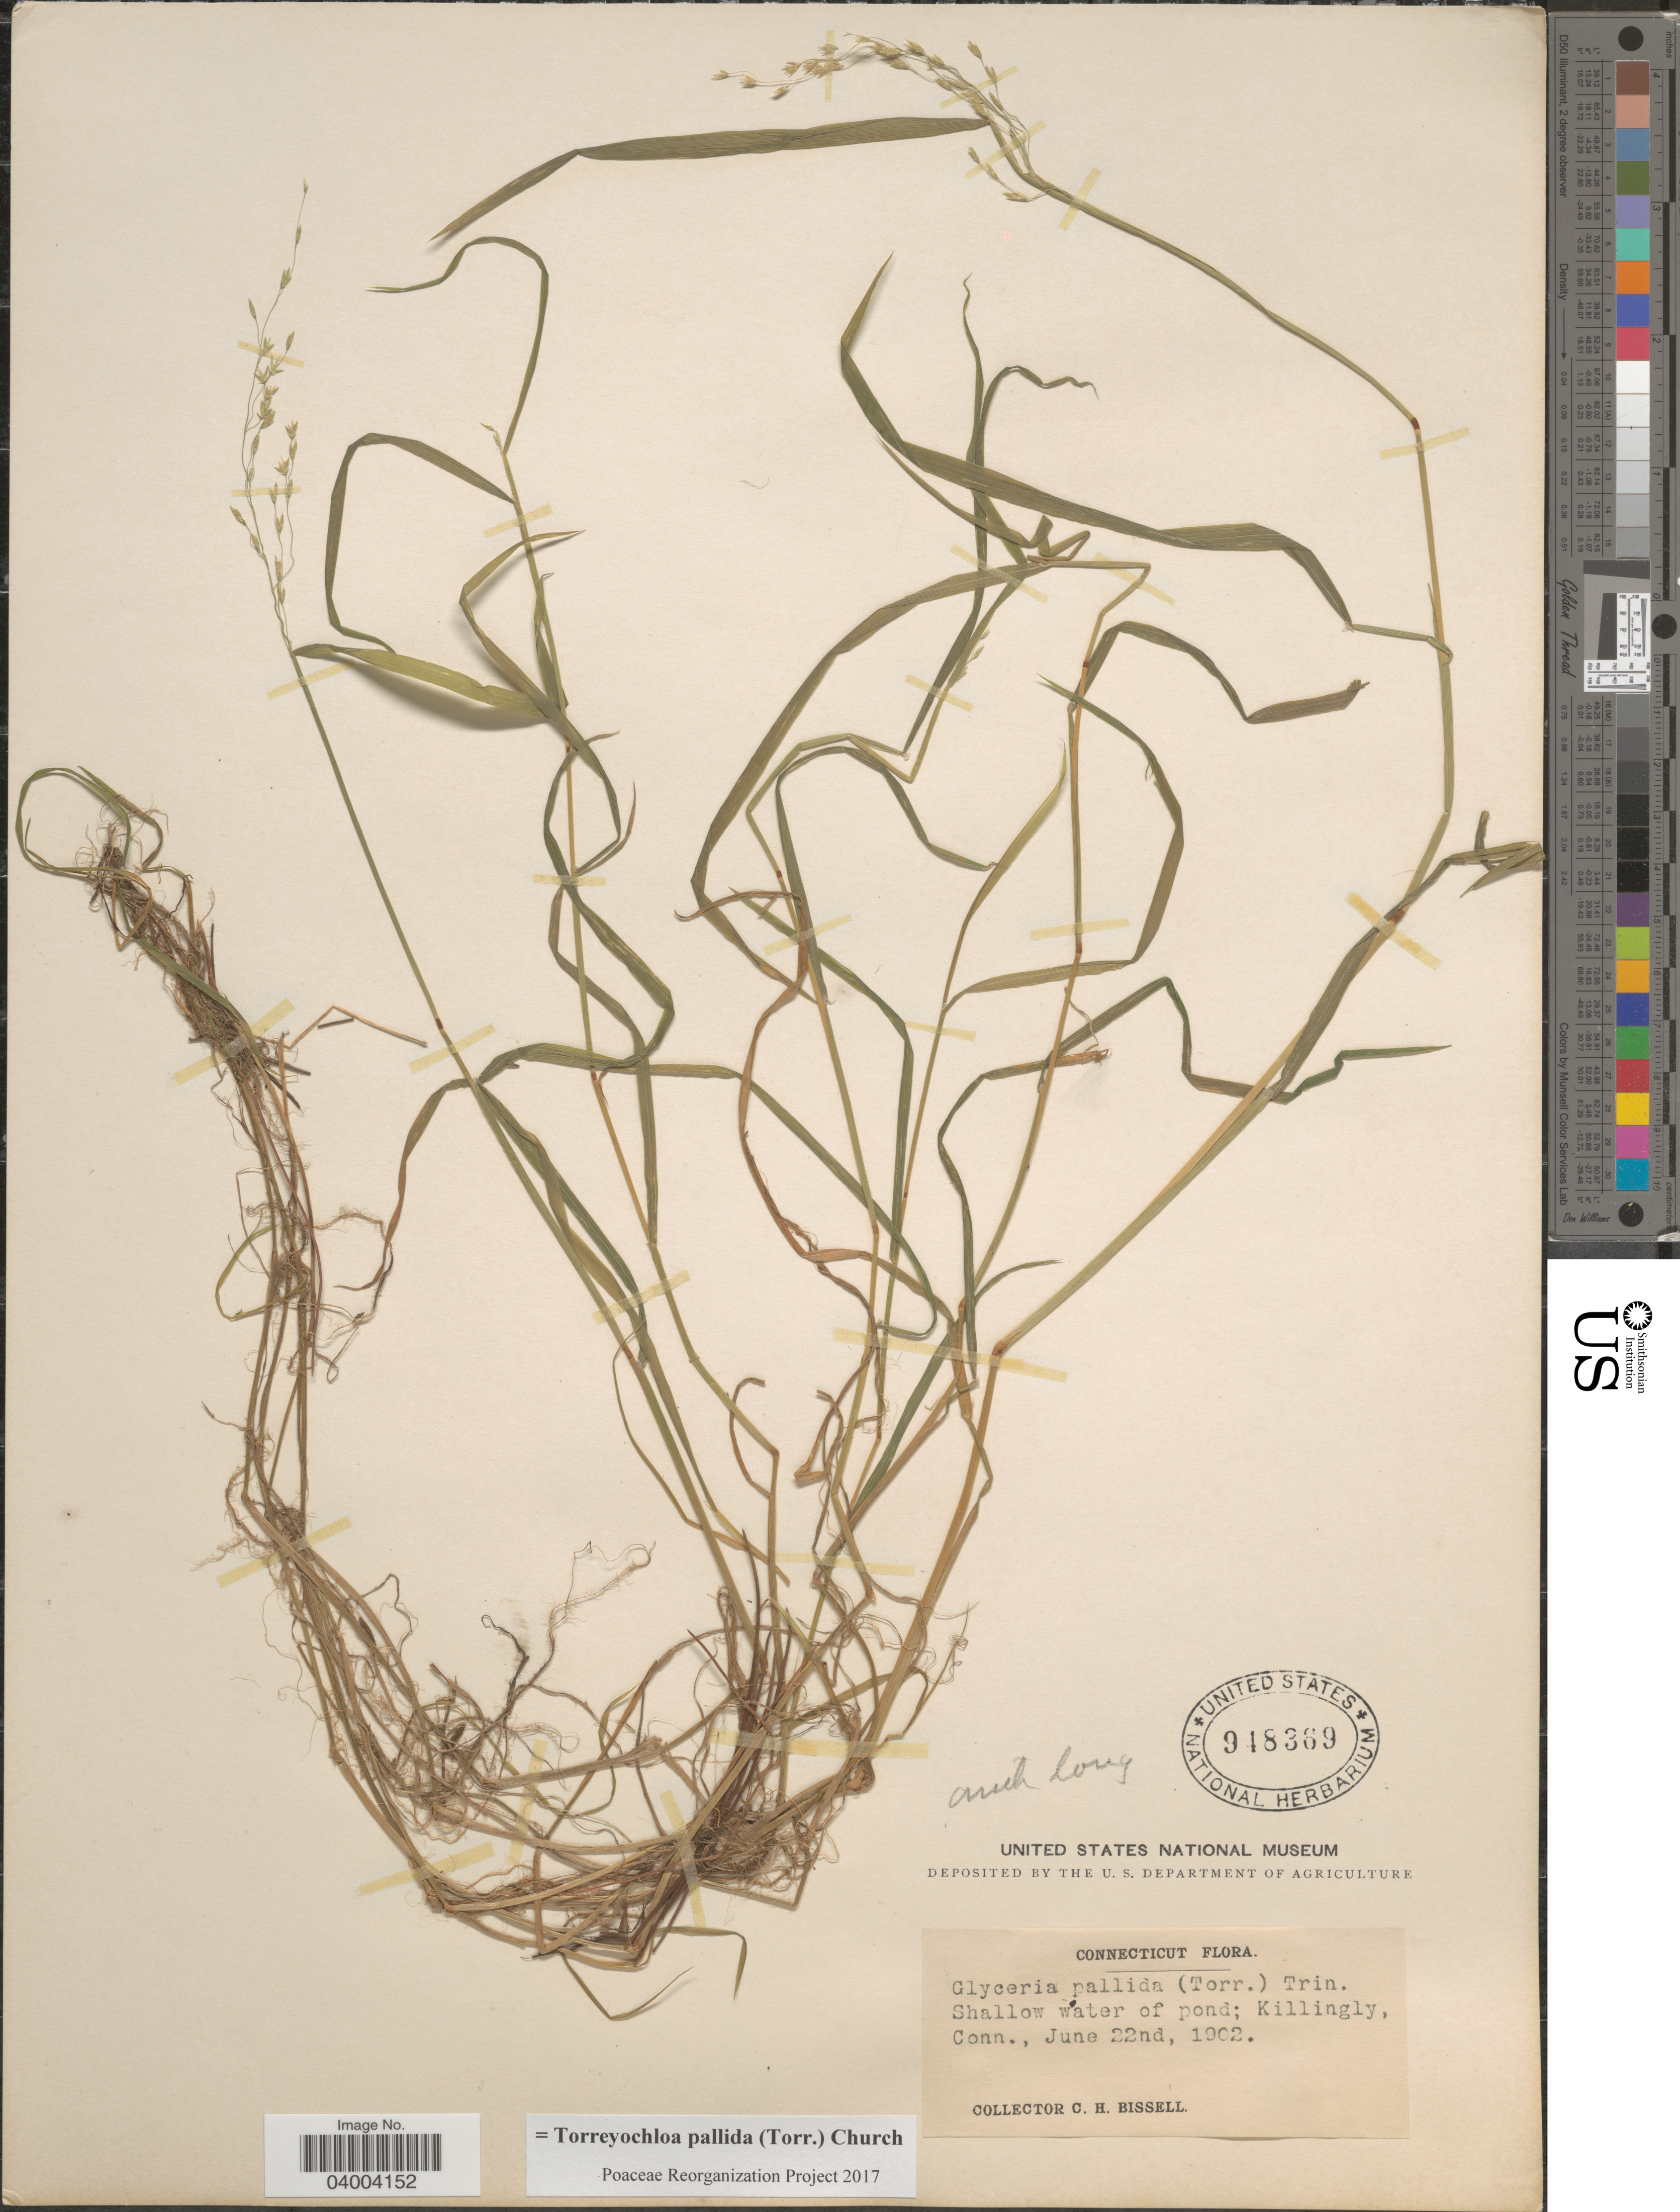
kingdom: Plantae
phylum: Tracheophyta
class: Liliopsida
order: Poales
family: Poaceae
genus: Torreyochloa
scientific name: Torreyochloa pallida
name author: (Torr.) G.L. Church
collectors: C. Bissell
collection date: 1902-06-22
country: United States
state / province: Connecticut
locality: Killingly.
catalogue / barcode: US 948369